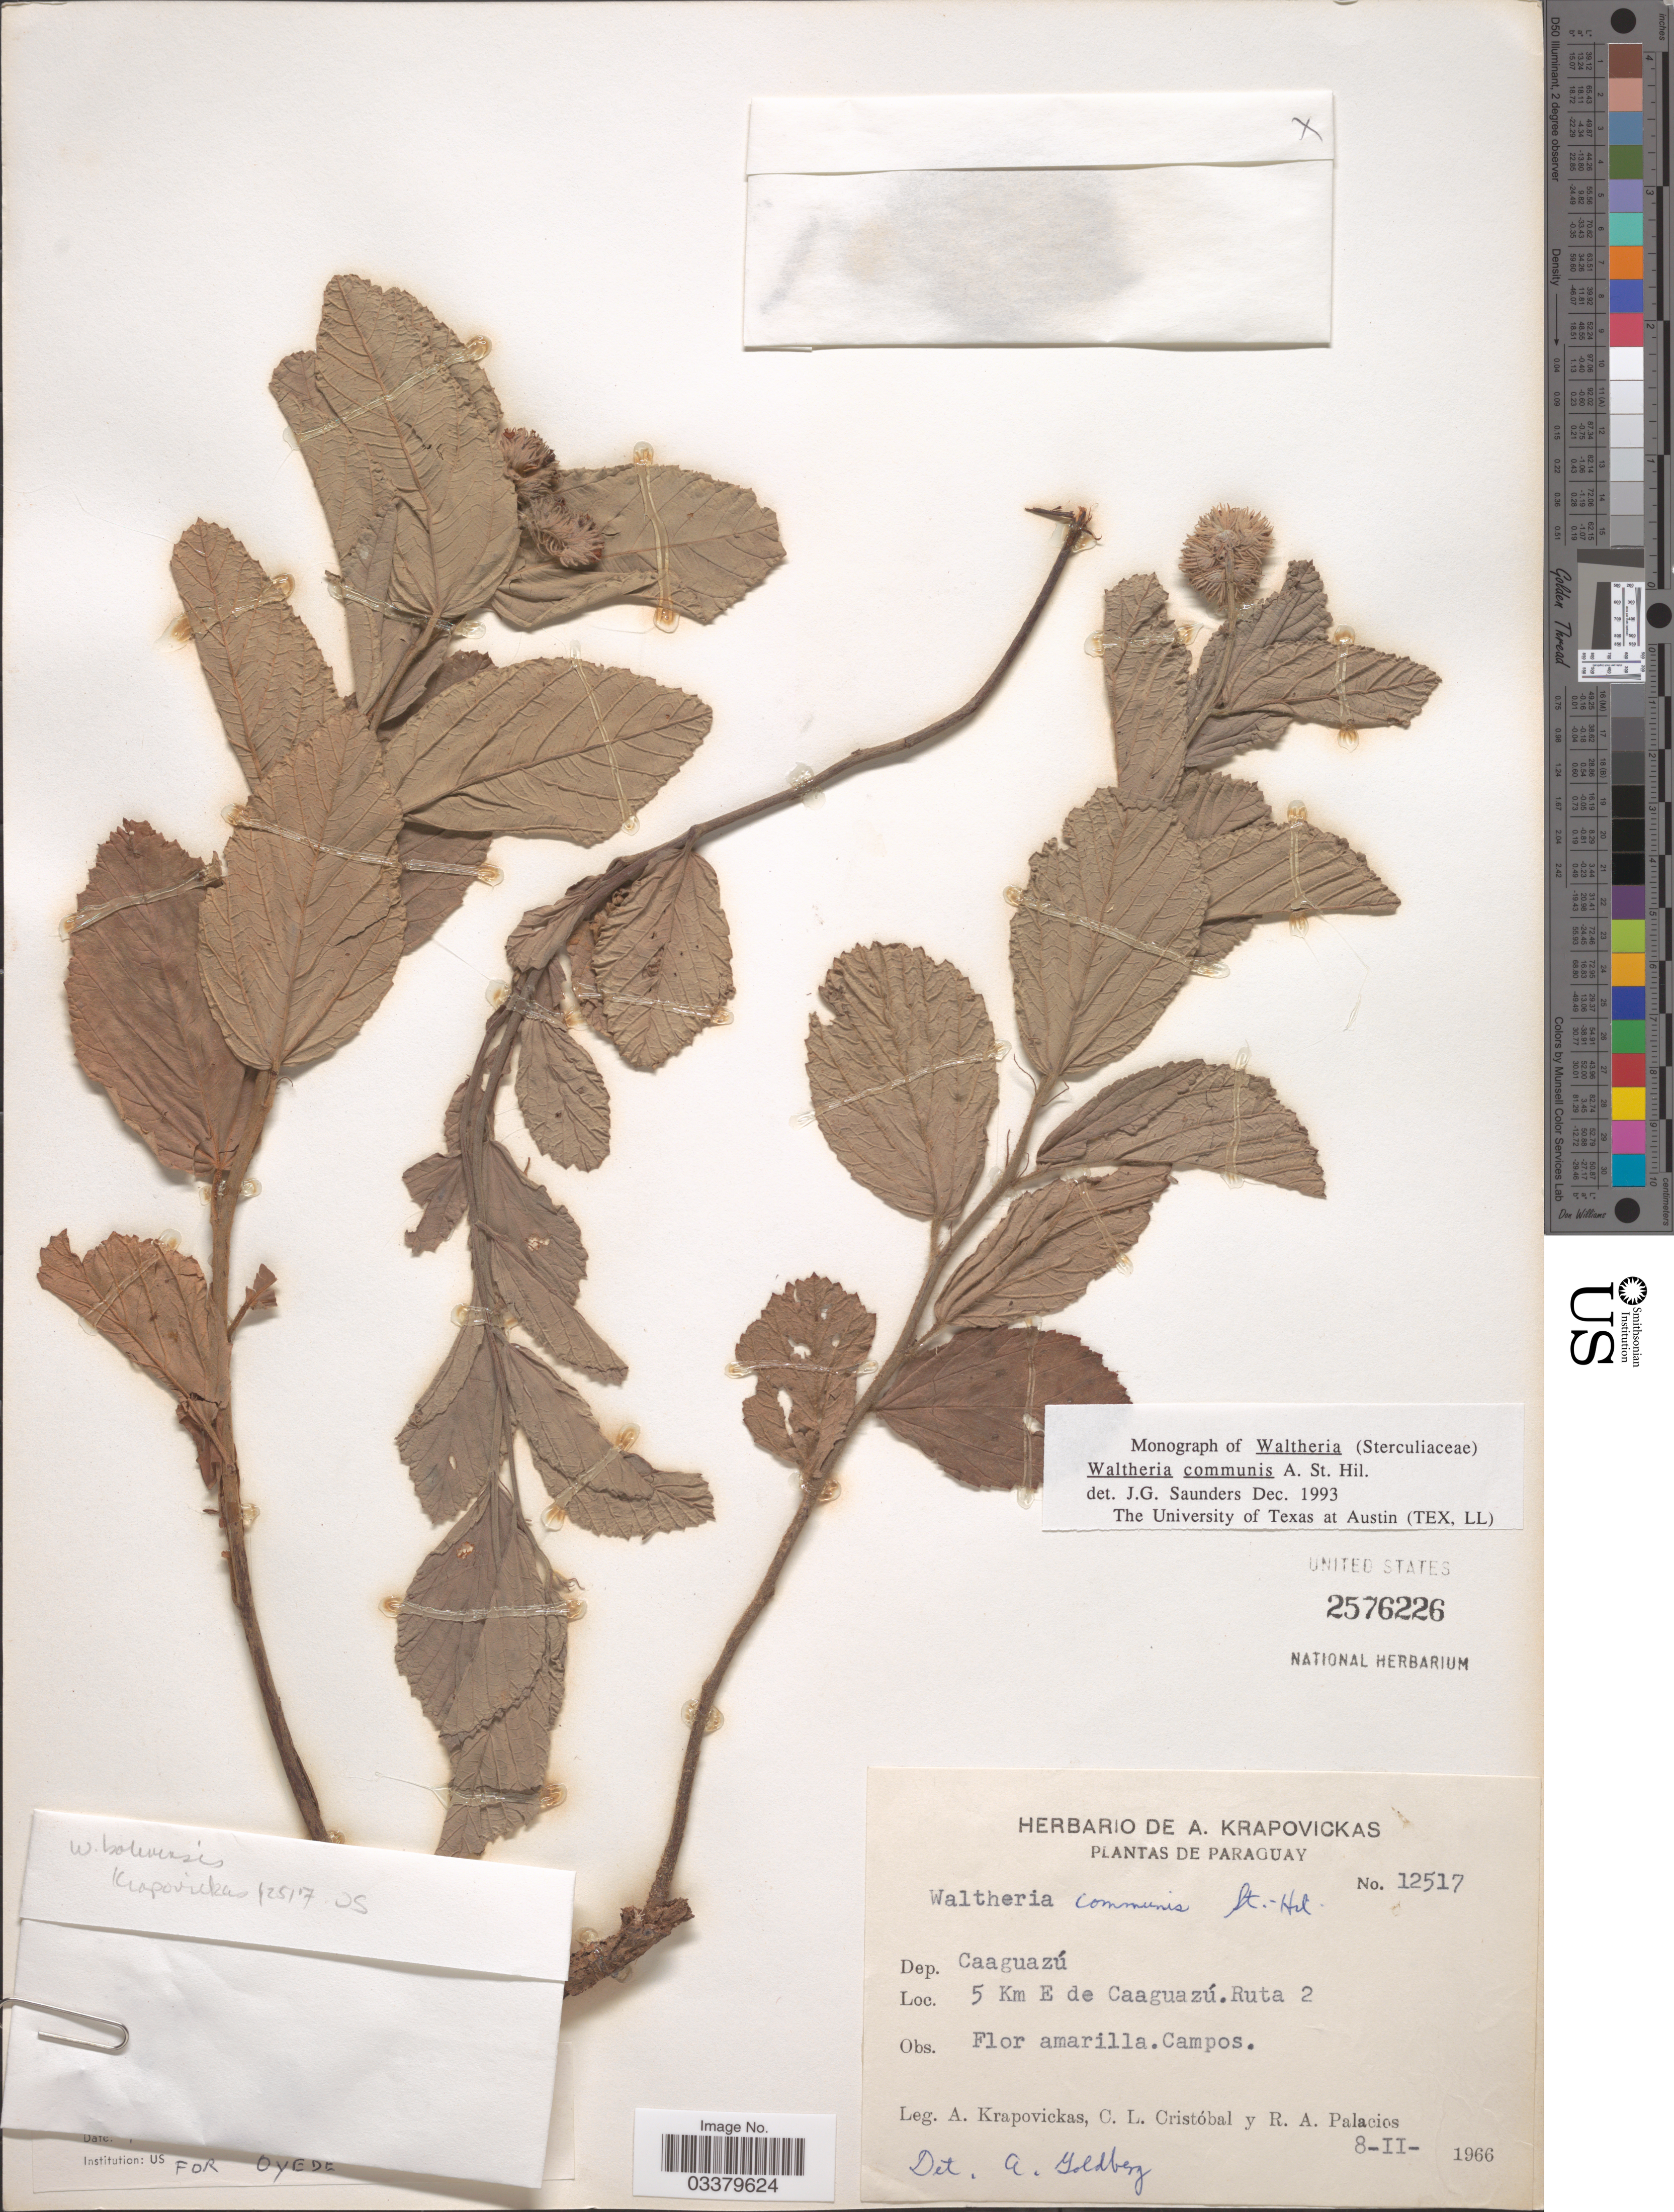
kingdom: Plantae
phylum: Tracheophyta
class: Magnoliopsida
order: Malvales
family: Malvaceae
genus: Waltheria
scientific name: Waltheria communis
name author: A. St.-Hil.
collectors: A. Krapovickas, C. L. Cristóbal & R. Palacios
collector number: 12517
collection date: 1966-02-08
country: Paraguay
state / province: Caaguazu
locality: Dep. Caaguazú, 5 Km E de Caaguazú. Ruta 2.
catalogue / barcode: US 2576226